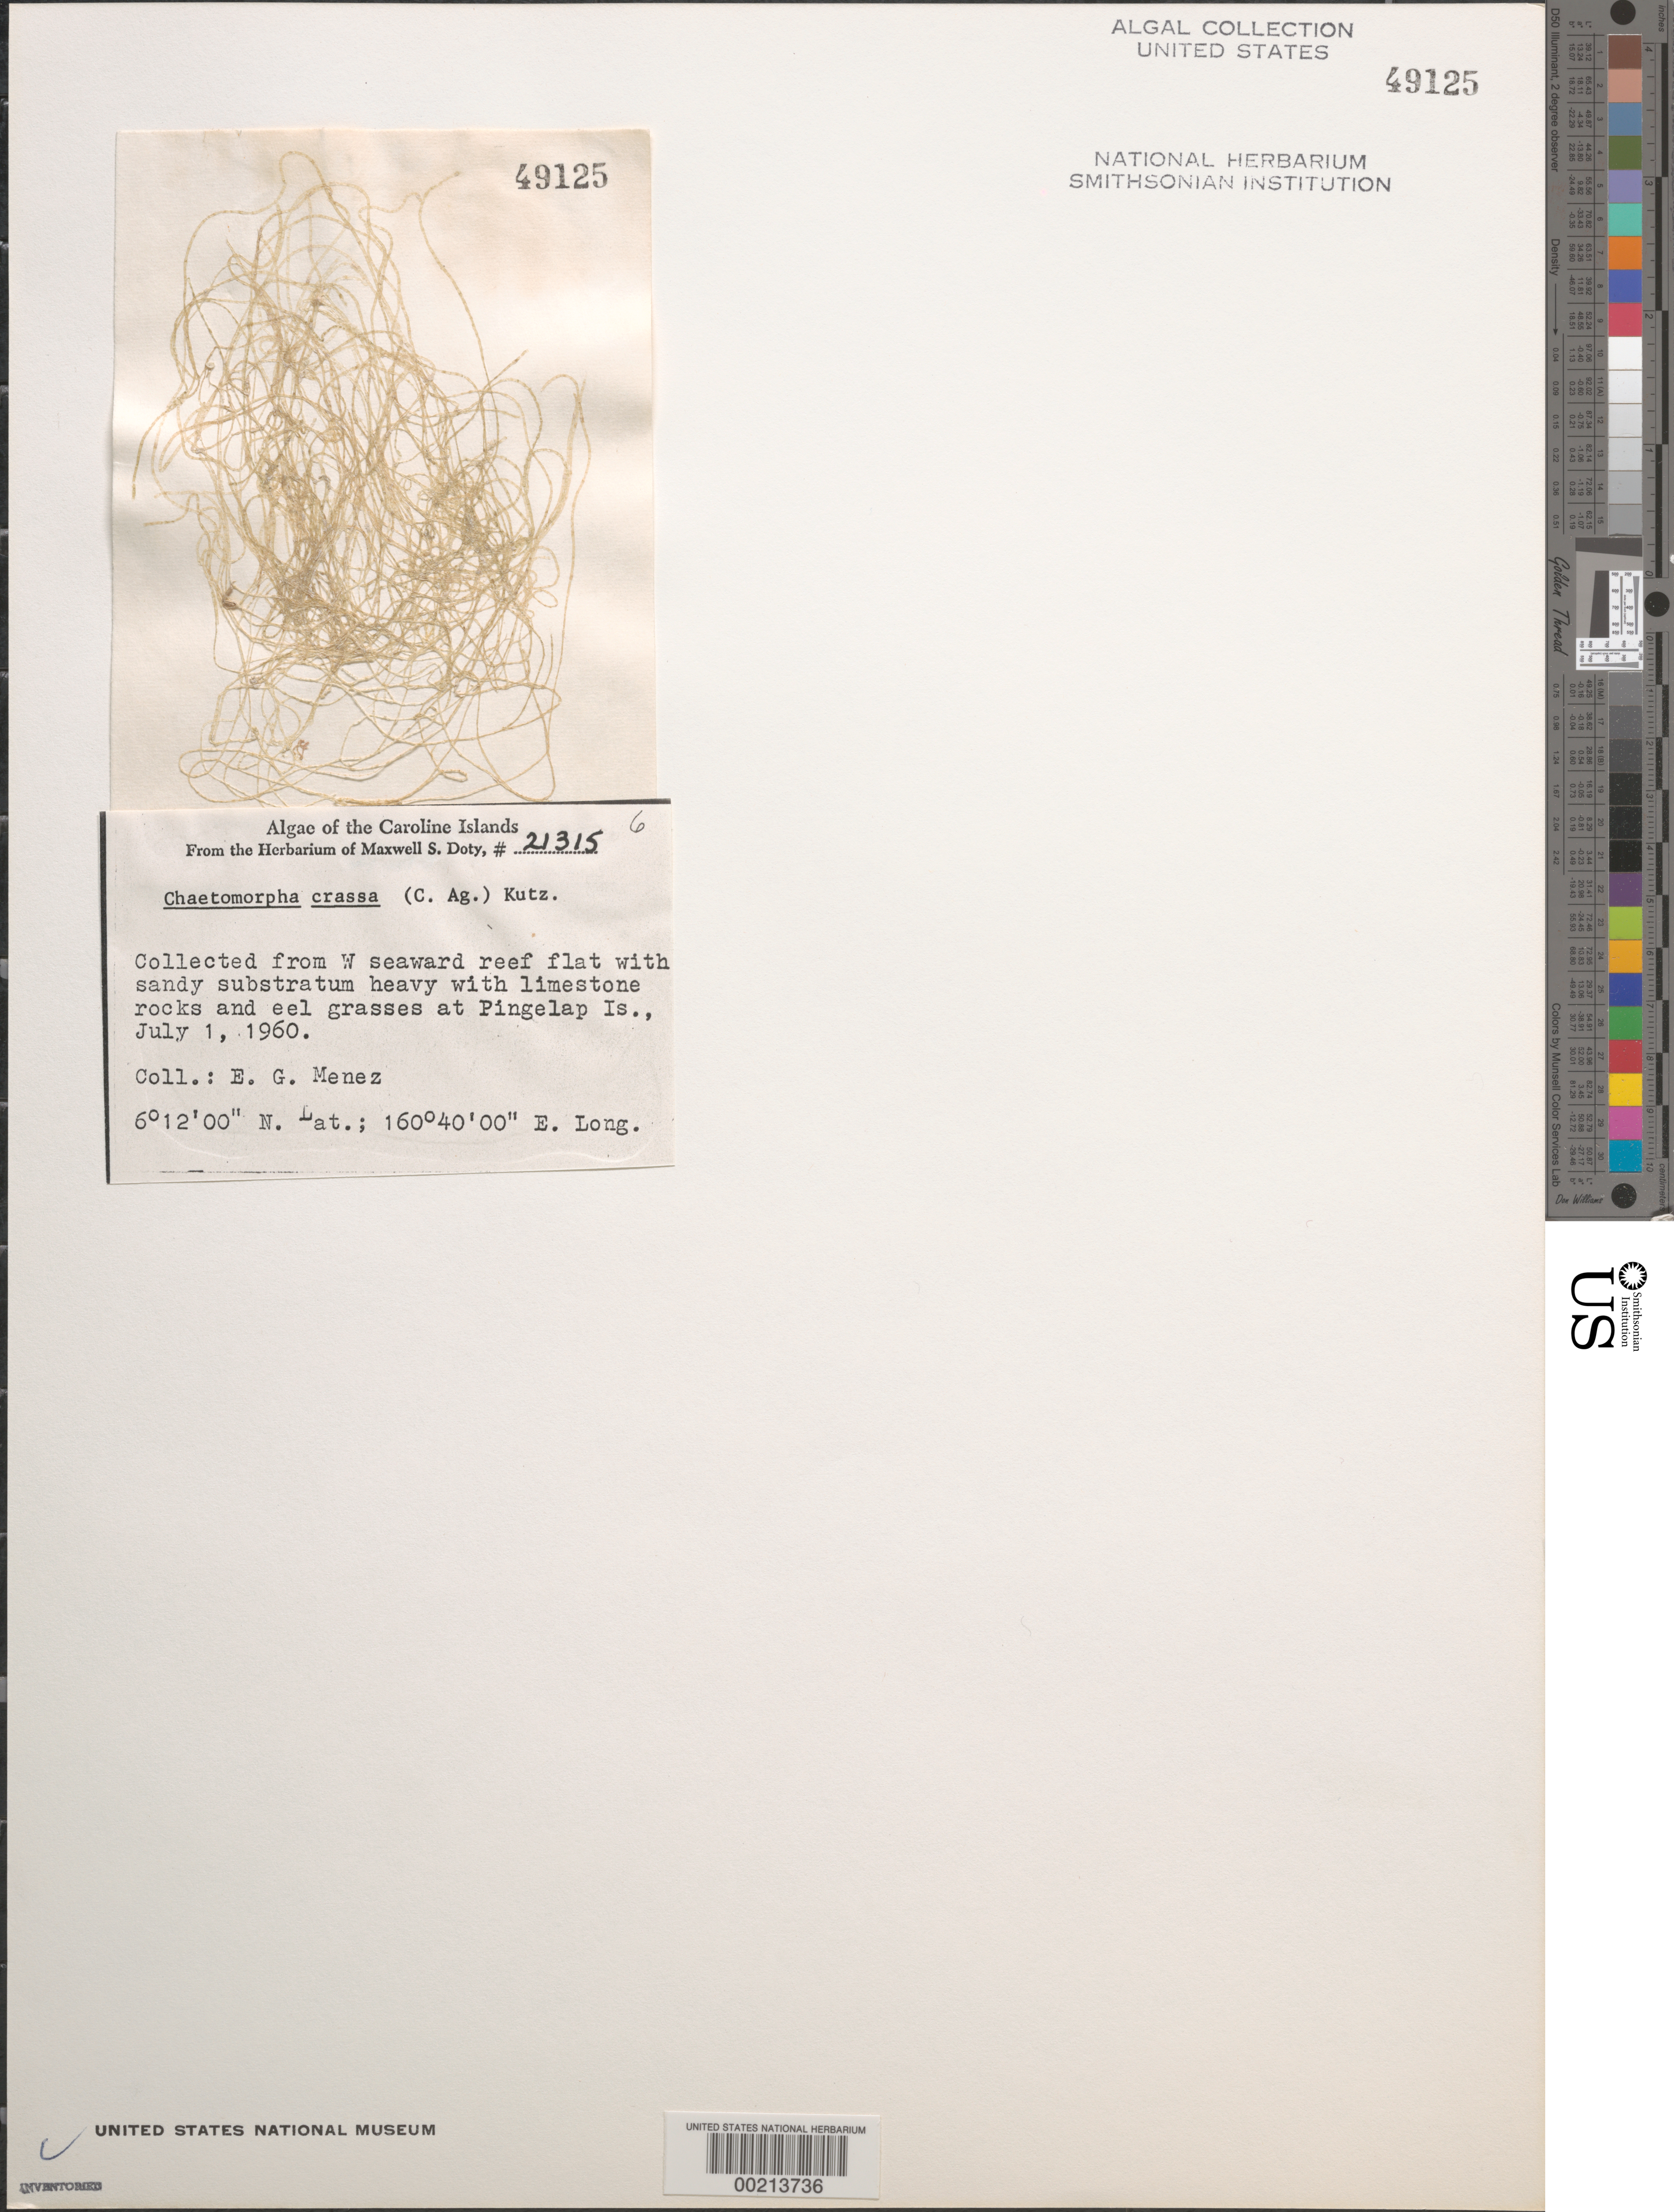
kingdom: Plantae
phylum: Chlorophyta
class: Ulvophyceae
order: Cladophorales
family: Cladophoraceae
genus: Chaetomorpha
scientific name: Chaetomorpha aerea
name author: (Dillwyn) Kütz.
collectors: Meñez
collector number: MSD 21315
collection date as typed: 01 Jul 1960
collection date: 1960-07-01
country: Micronesia, Federated States of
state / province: Pohnpei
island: Pingelap Atoll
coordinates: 6 12' 00" N, 160 40' 00" E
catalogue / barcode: US 49125